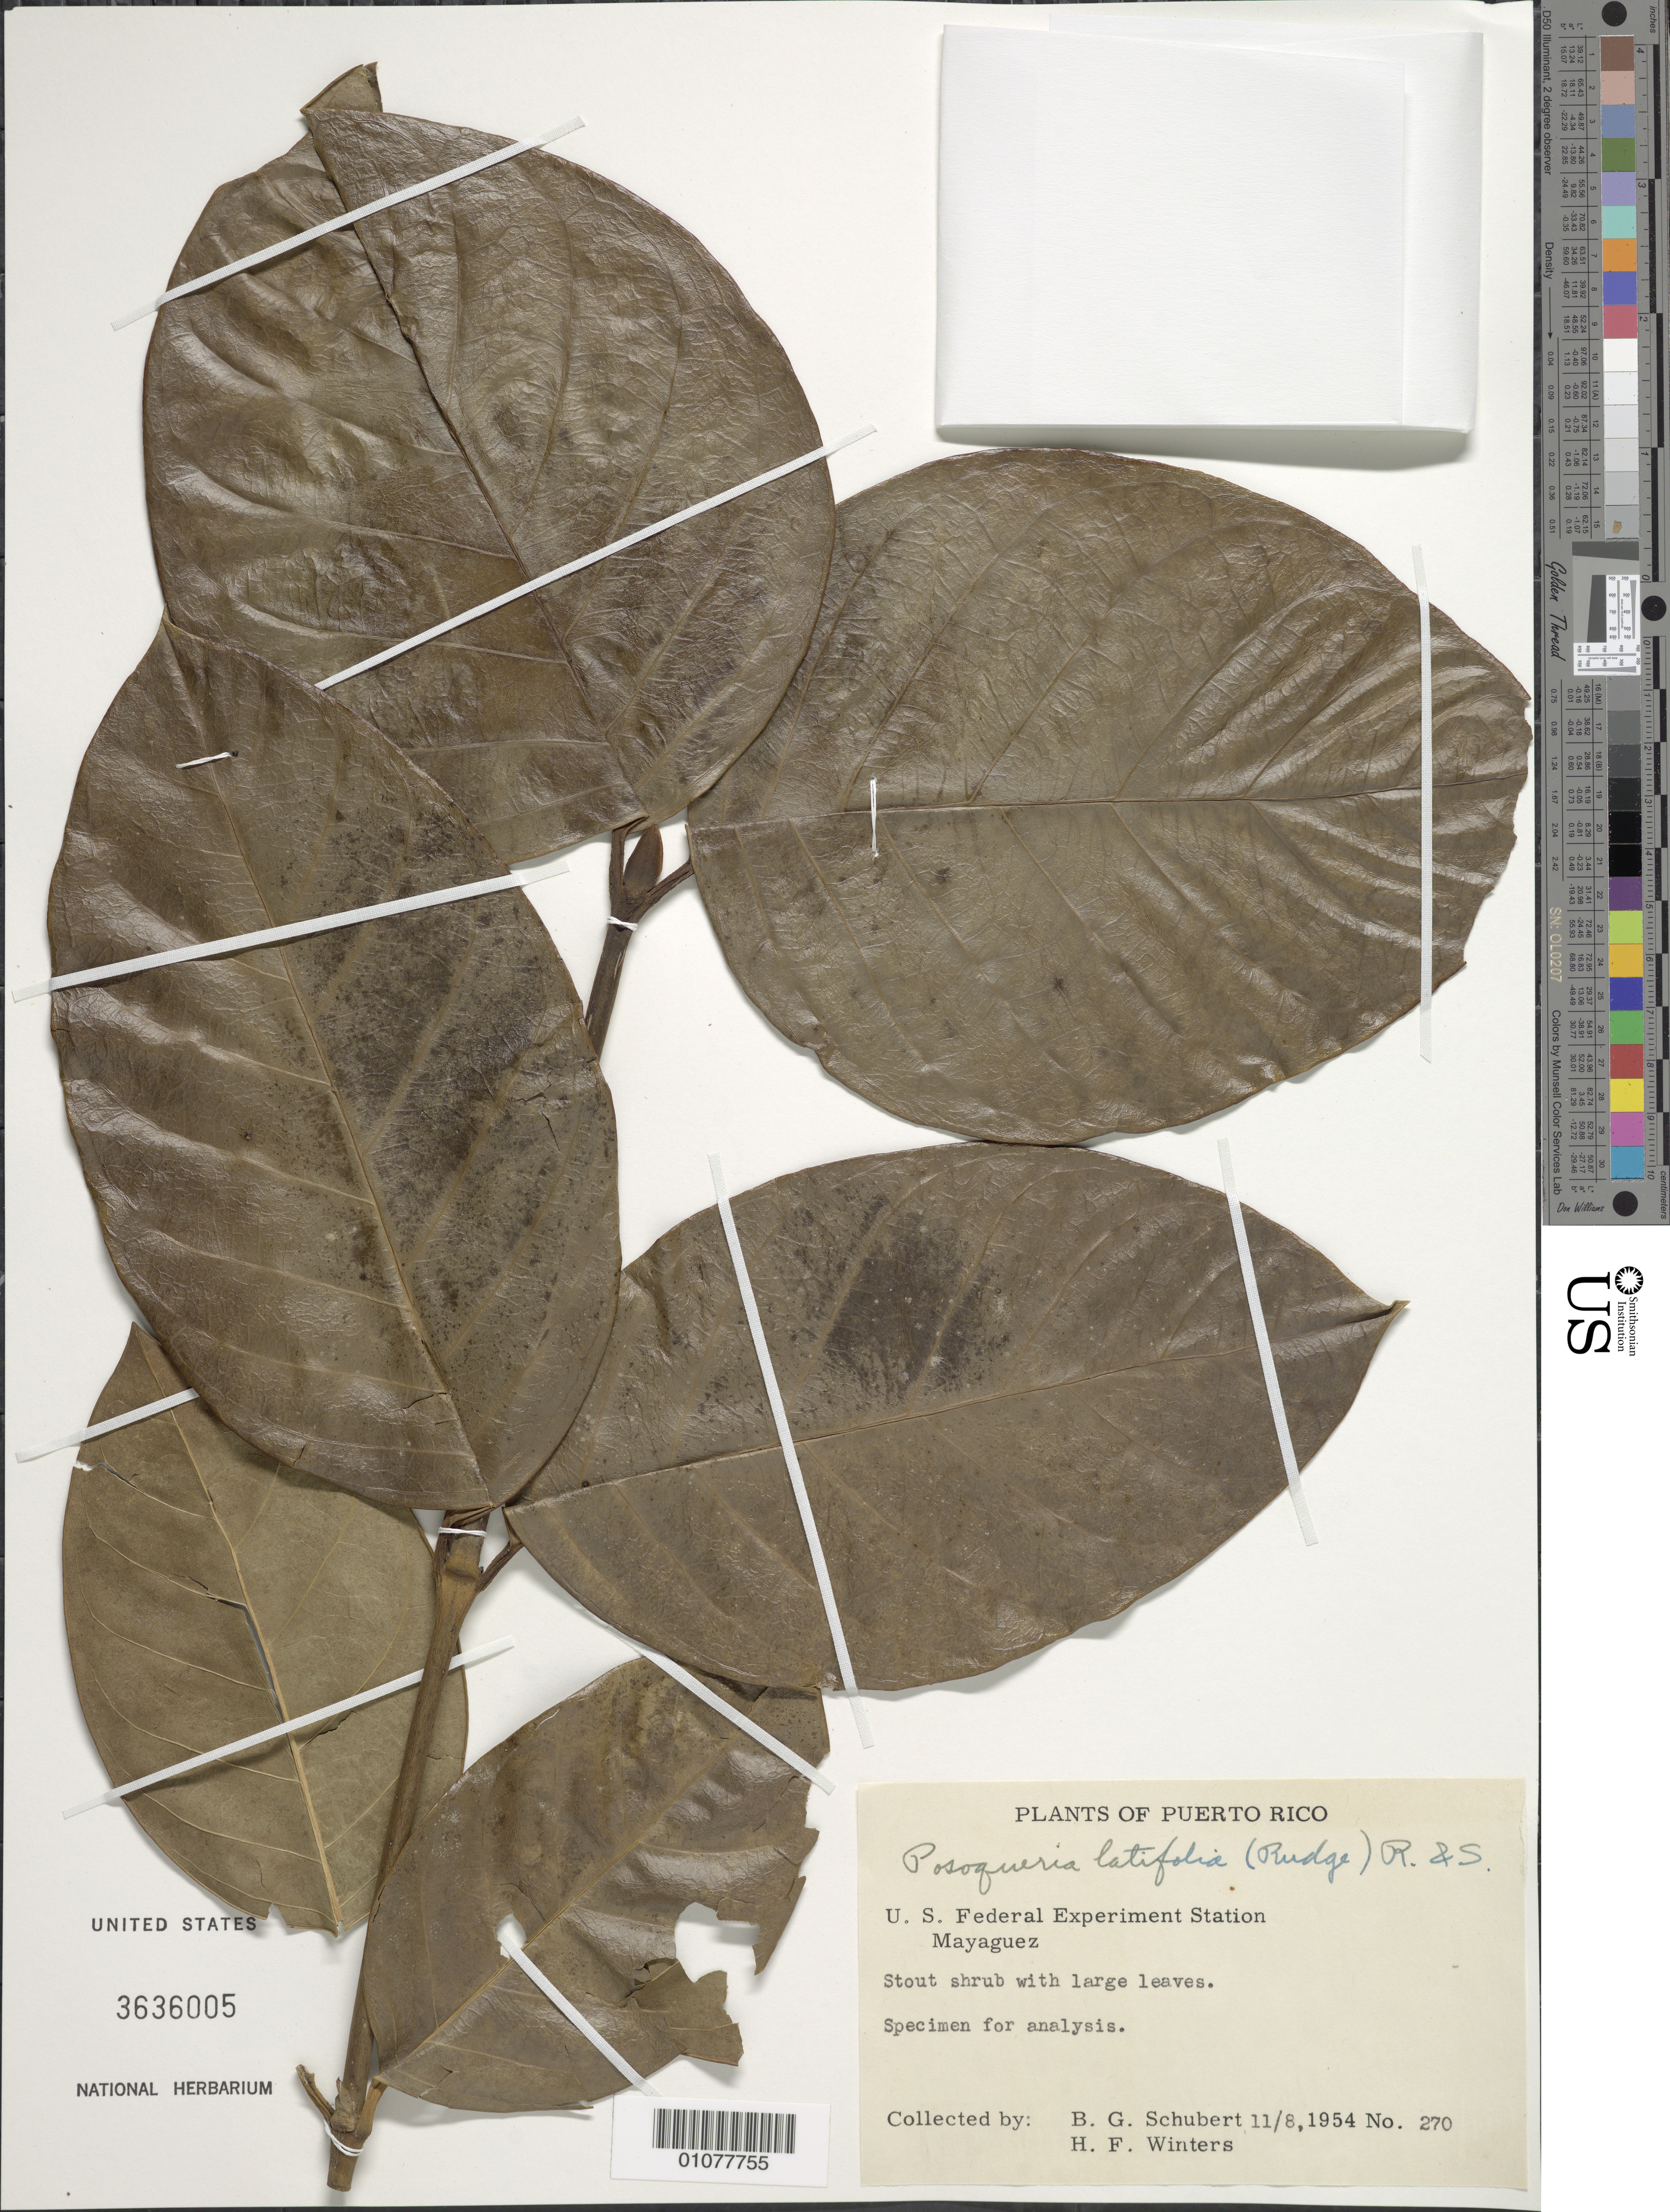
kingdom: Plantae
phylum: Tracheophyta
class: Magnoliopsida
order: Gentianales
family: Rubiaceae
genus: Posoqueria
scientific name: Posoqueria latifolia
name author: (Rudge) Roem. & Schult.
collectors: B. Schubert & H. Winters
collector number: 270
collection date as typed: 08 Nov 1954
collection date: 1954-11-08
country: Puerto Rico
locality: U.S. Federal Experiment Station, Mayaguez.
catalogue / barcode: US 3636005